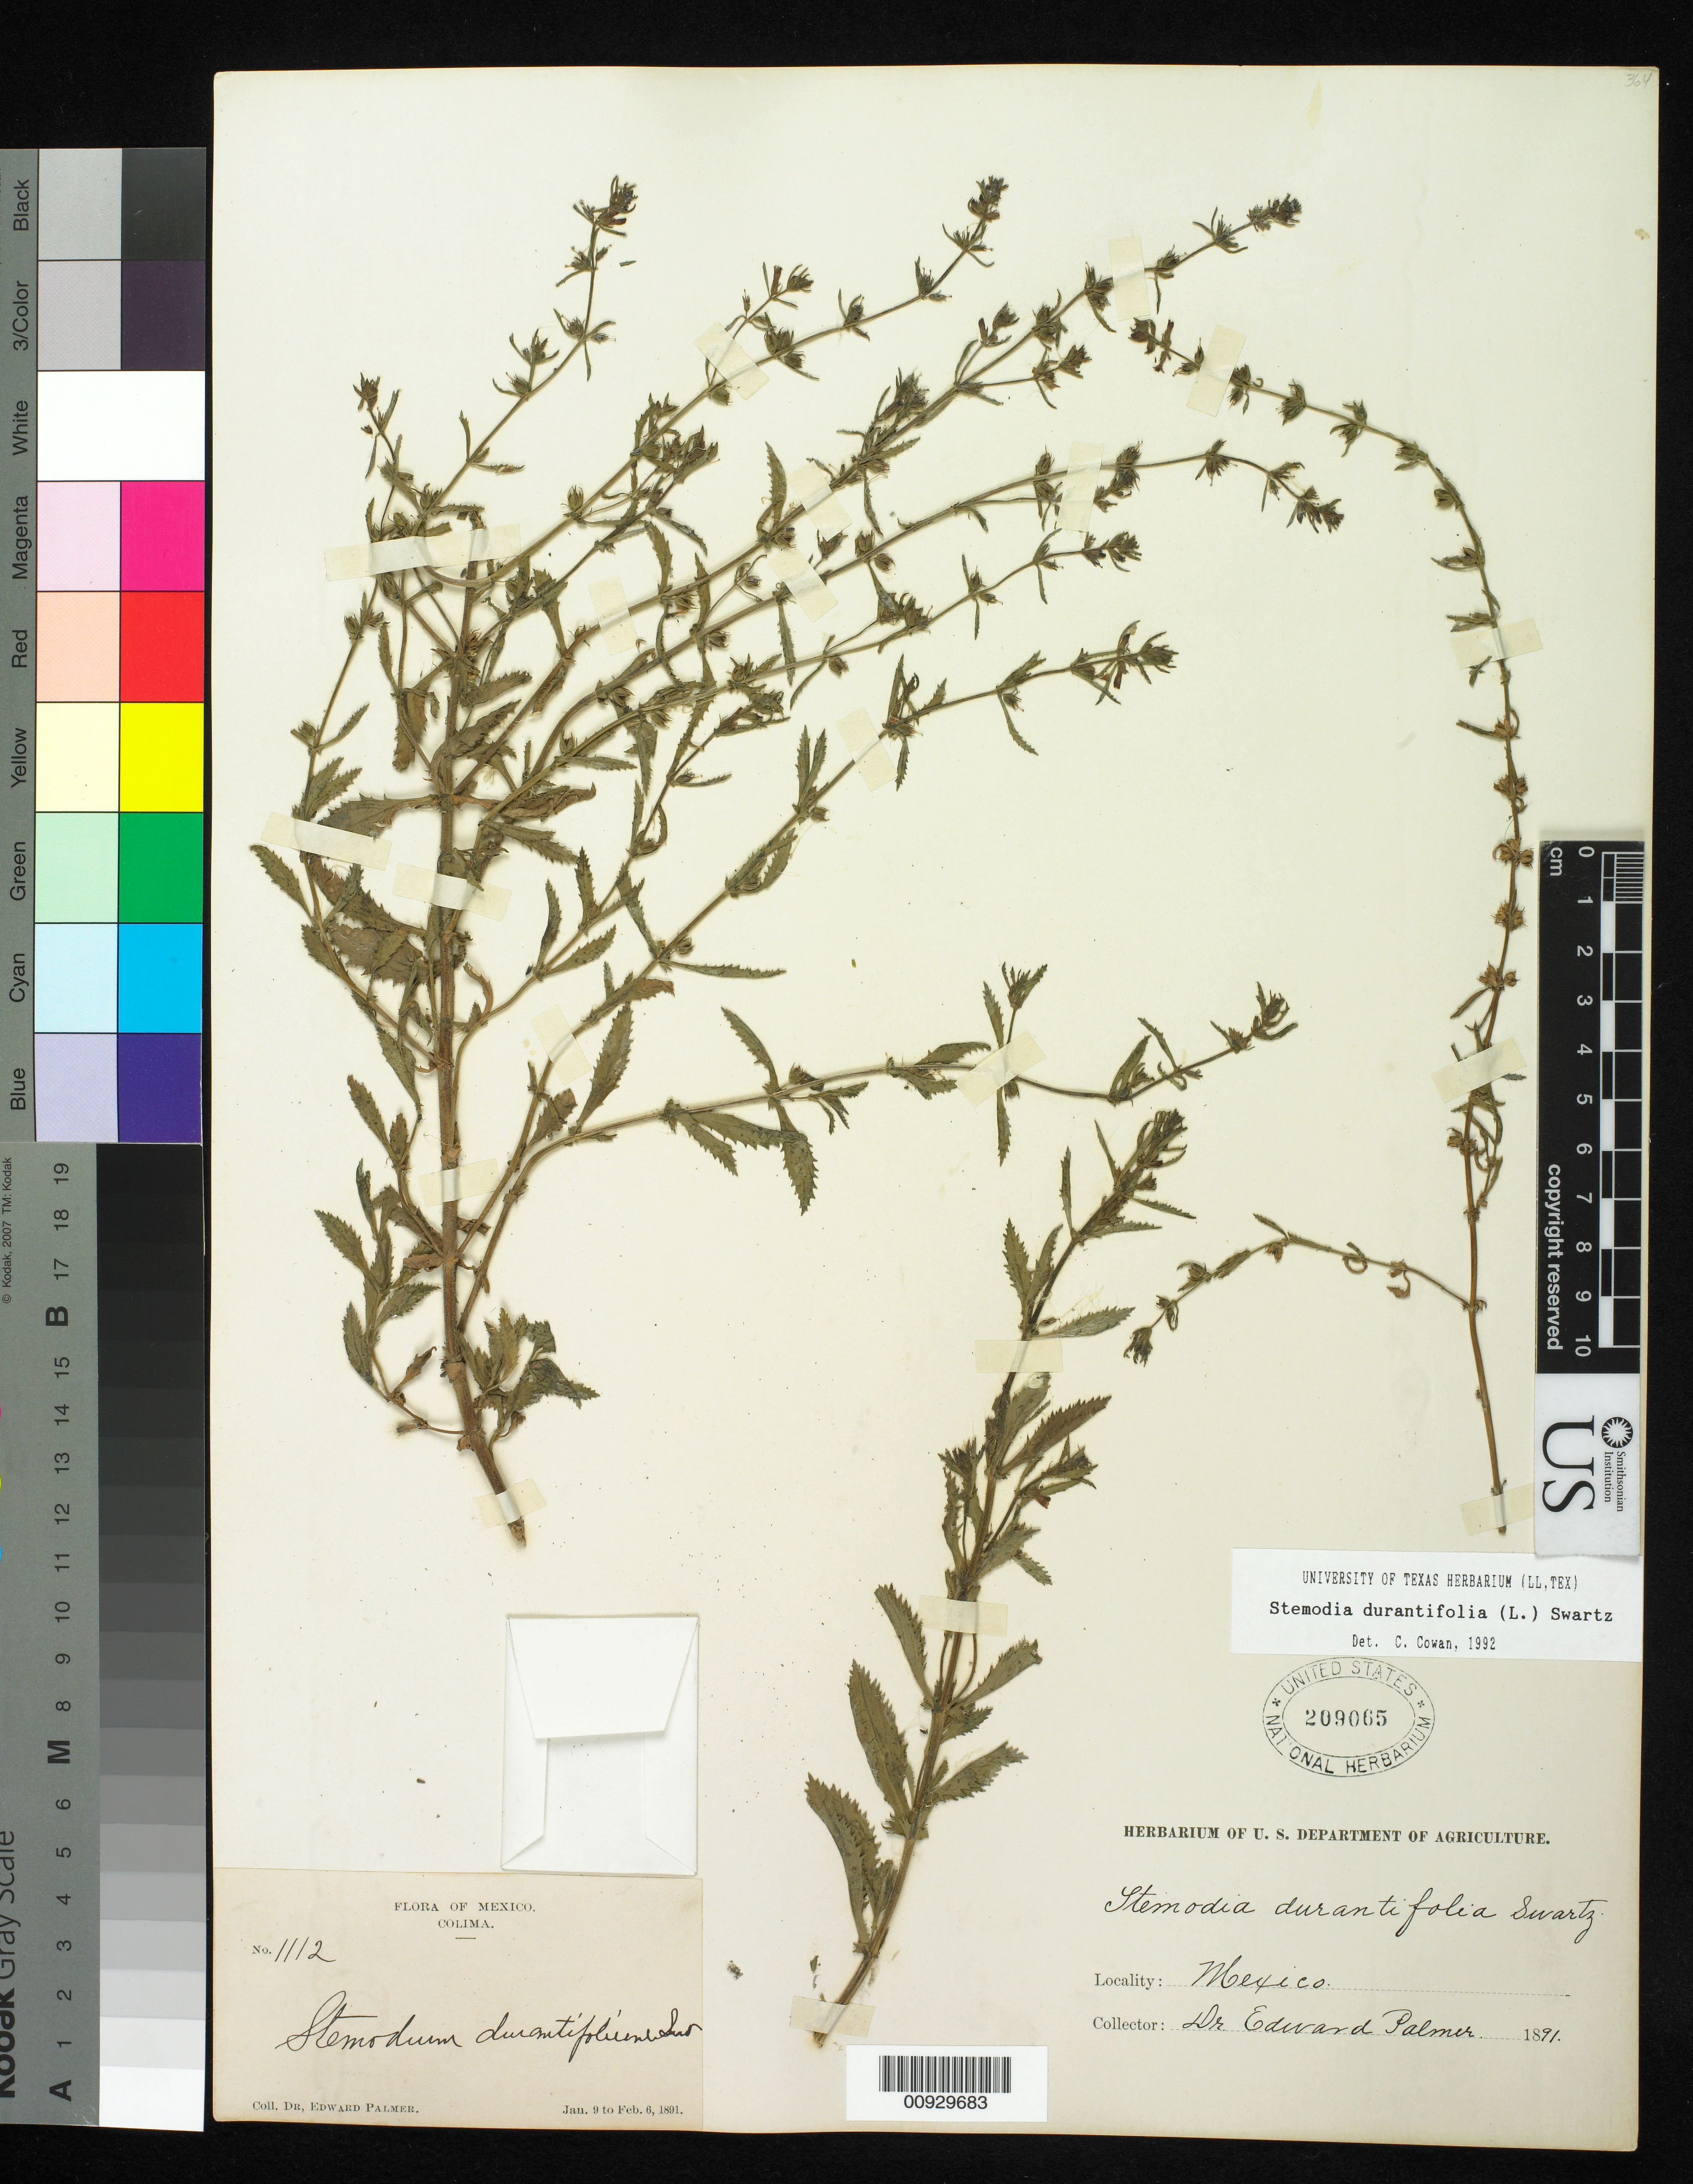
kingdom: Plantae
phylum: Tracheophyta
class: Magnoliopsida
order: Lamiales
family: Plantaginaceae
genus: Stemodia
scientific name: Stemodia durantifolia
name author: (L.) Sw.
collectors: E. Palmer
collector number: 1112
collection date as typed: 09 Jan 1891 to 06 Feb 1891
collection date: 1891-01-09/1891-02-06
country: Mexico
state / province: Colima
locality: Colima.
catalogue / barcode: US 209065